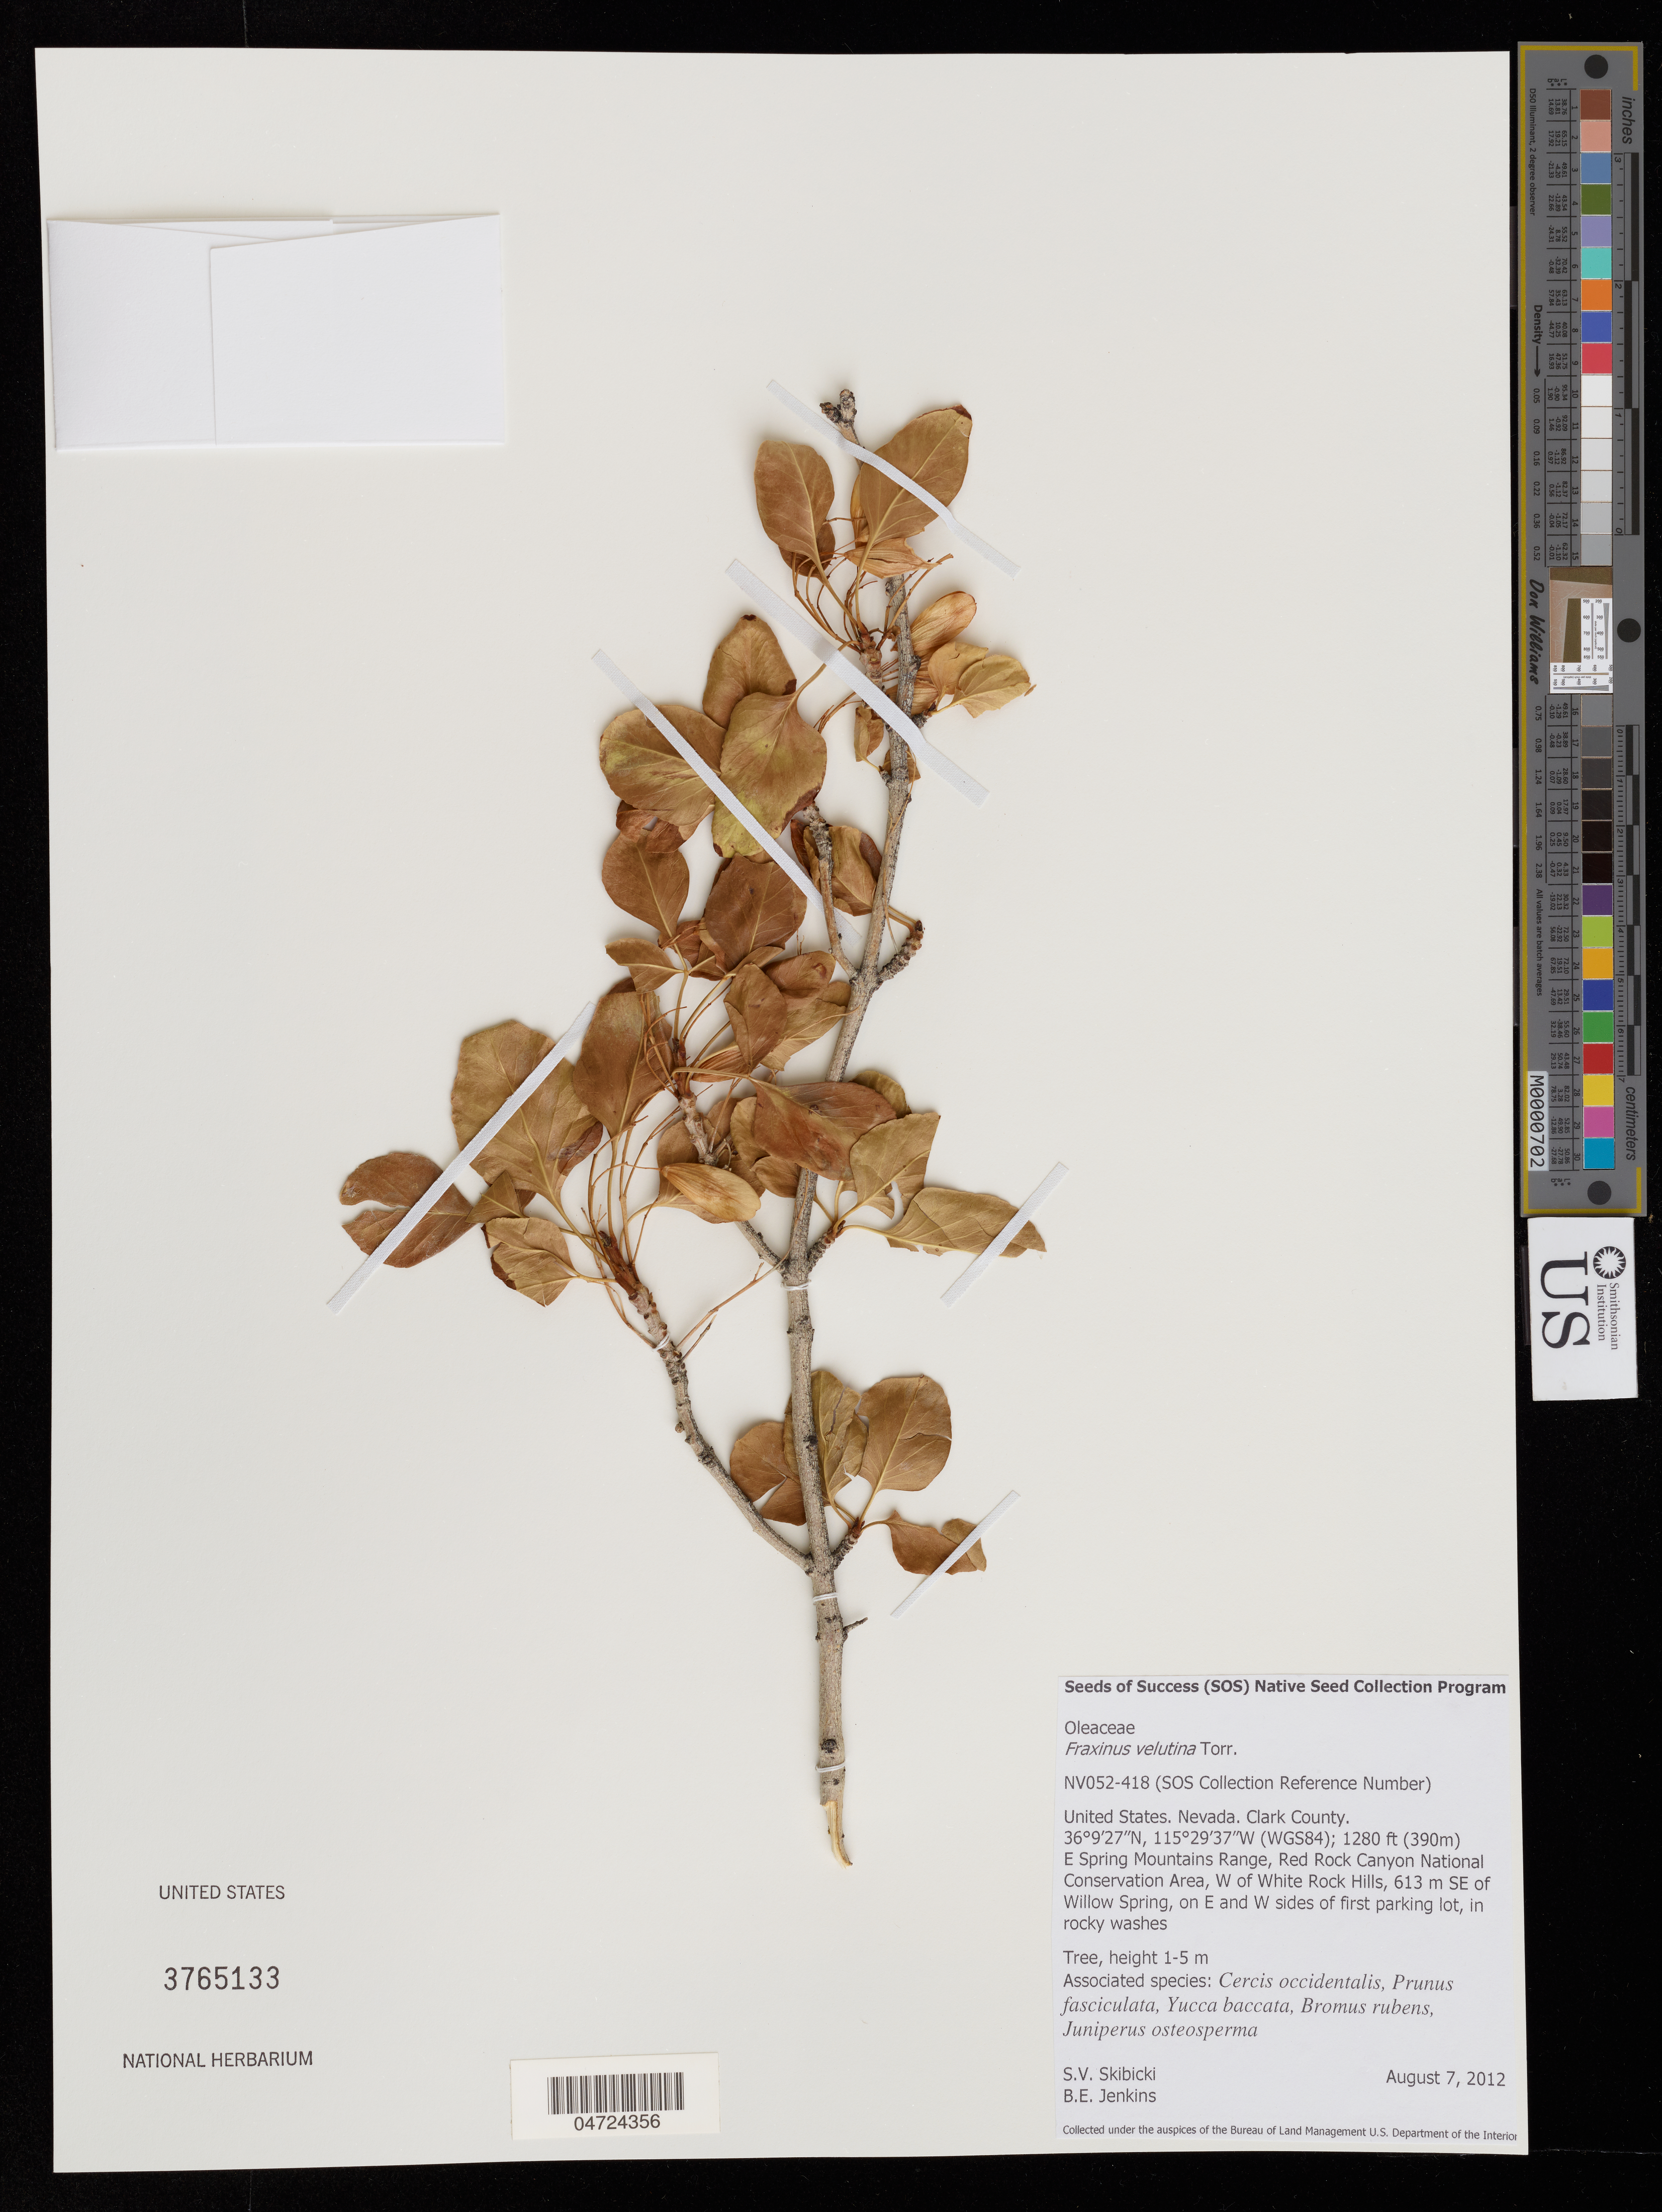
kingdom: Plantae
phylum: Tracheophyta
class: Magnoliopsida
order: Lamiales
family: Oleaceae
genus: Fraxinus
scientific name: Fraxinus velutina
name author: Torr.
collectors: S. Skibicki & B. Jenkins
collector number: NV052-418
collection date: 2012-08-07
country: United States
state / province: Nevada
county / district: Clark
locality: Clark County. E Spring Mountains Range, Red Rock Canyon National Conservation Area, W of White Rock Hills, 613 m SE of Willow Spring, on E and W sides of first parking lot, in rocky washes.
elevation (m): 390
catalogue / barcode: US 3765133